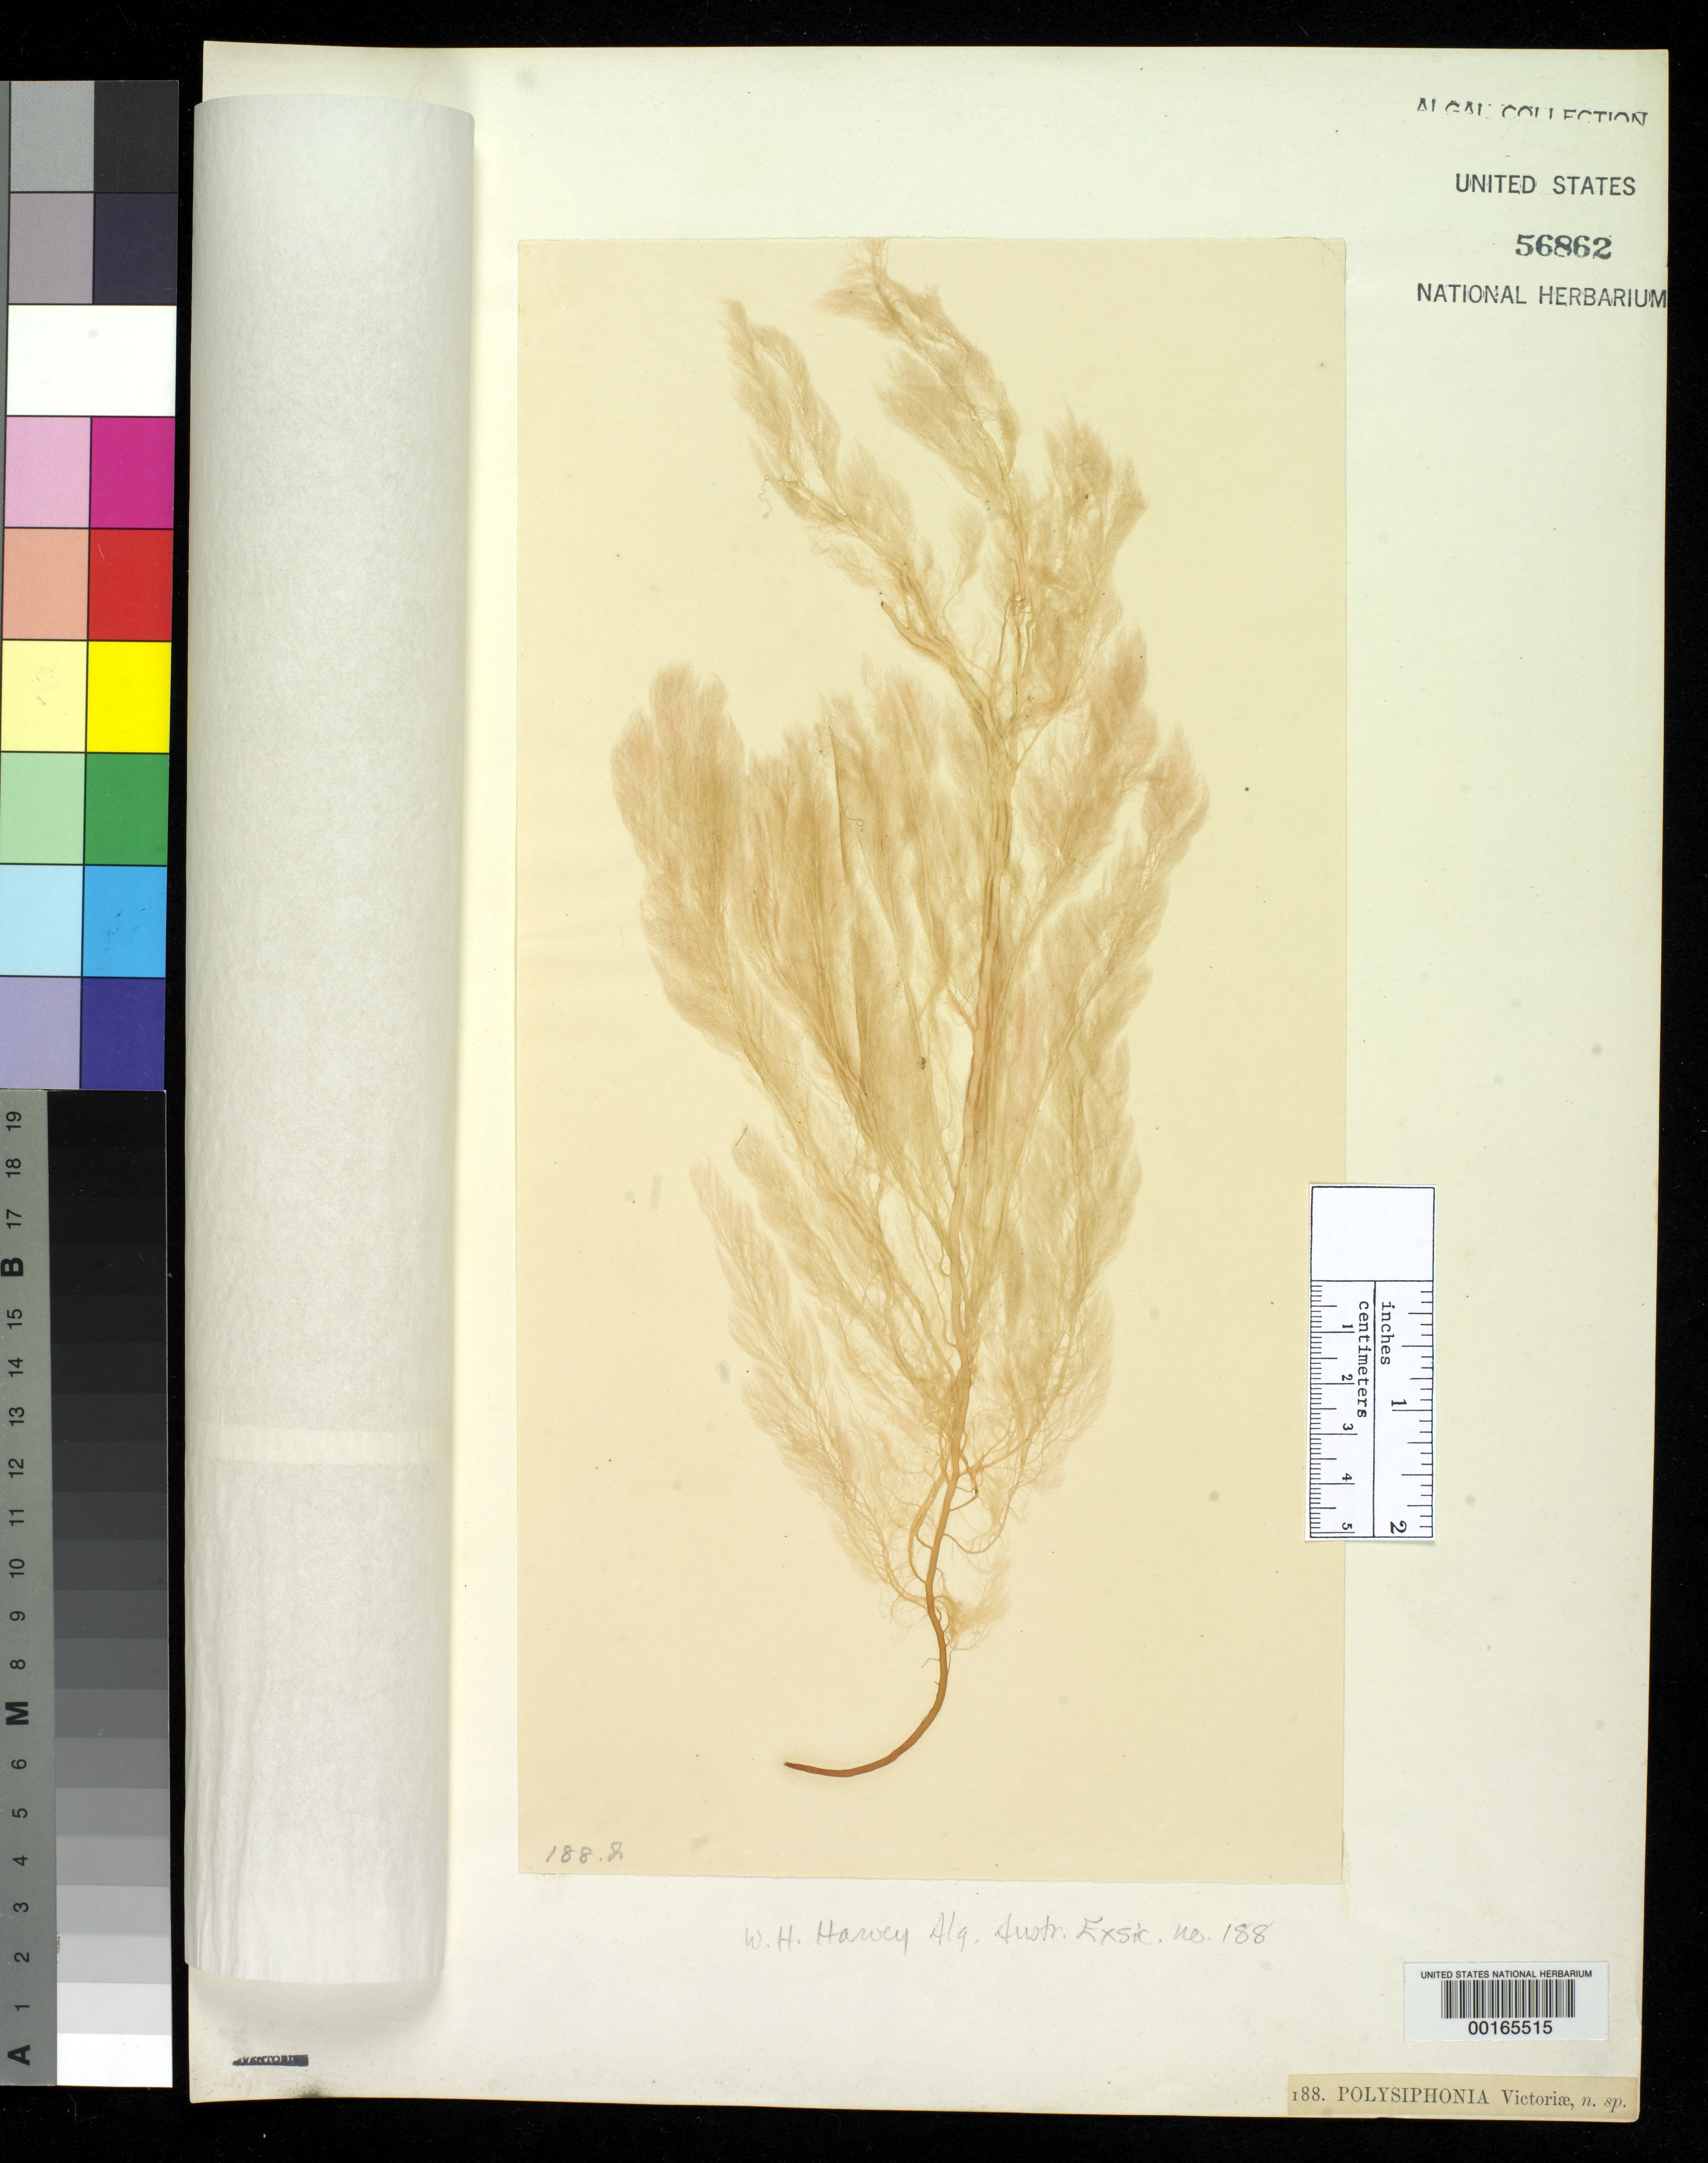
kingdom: Plantae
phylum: Rhodophyta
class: Florideophyceae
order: Ceramiales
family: Rhodomelaceae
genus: Polysiphonia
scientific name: Polysiphonia victoriae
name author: Harv. in Kütz.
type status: Isotype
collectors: W. Harvey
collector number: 188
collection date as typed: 1854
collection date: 1854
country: Australia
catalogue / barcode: US 56862